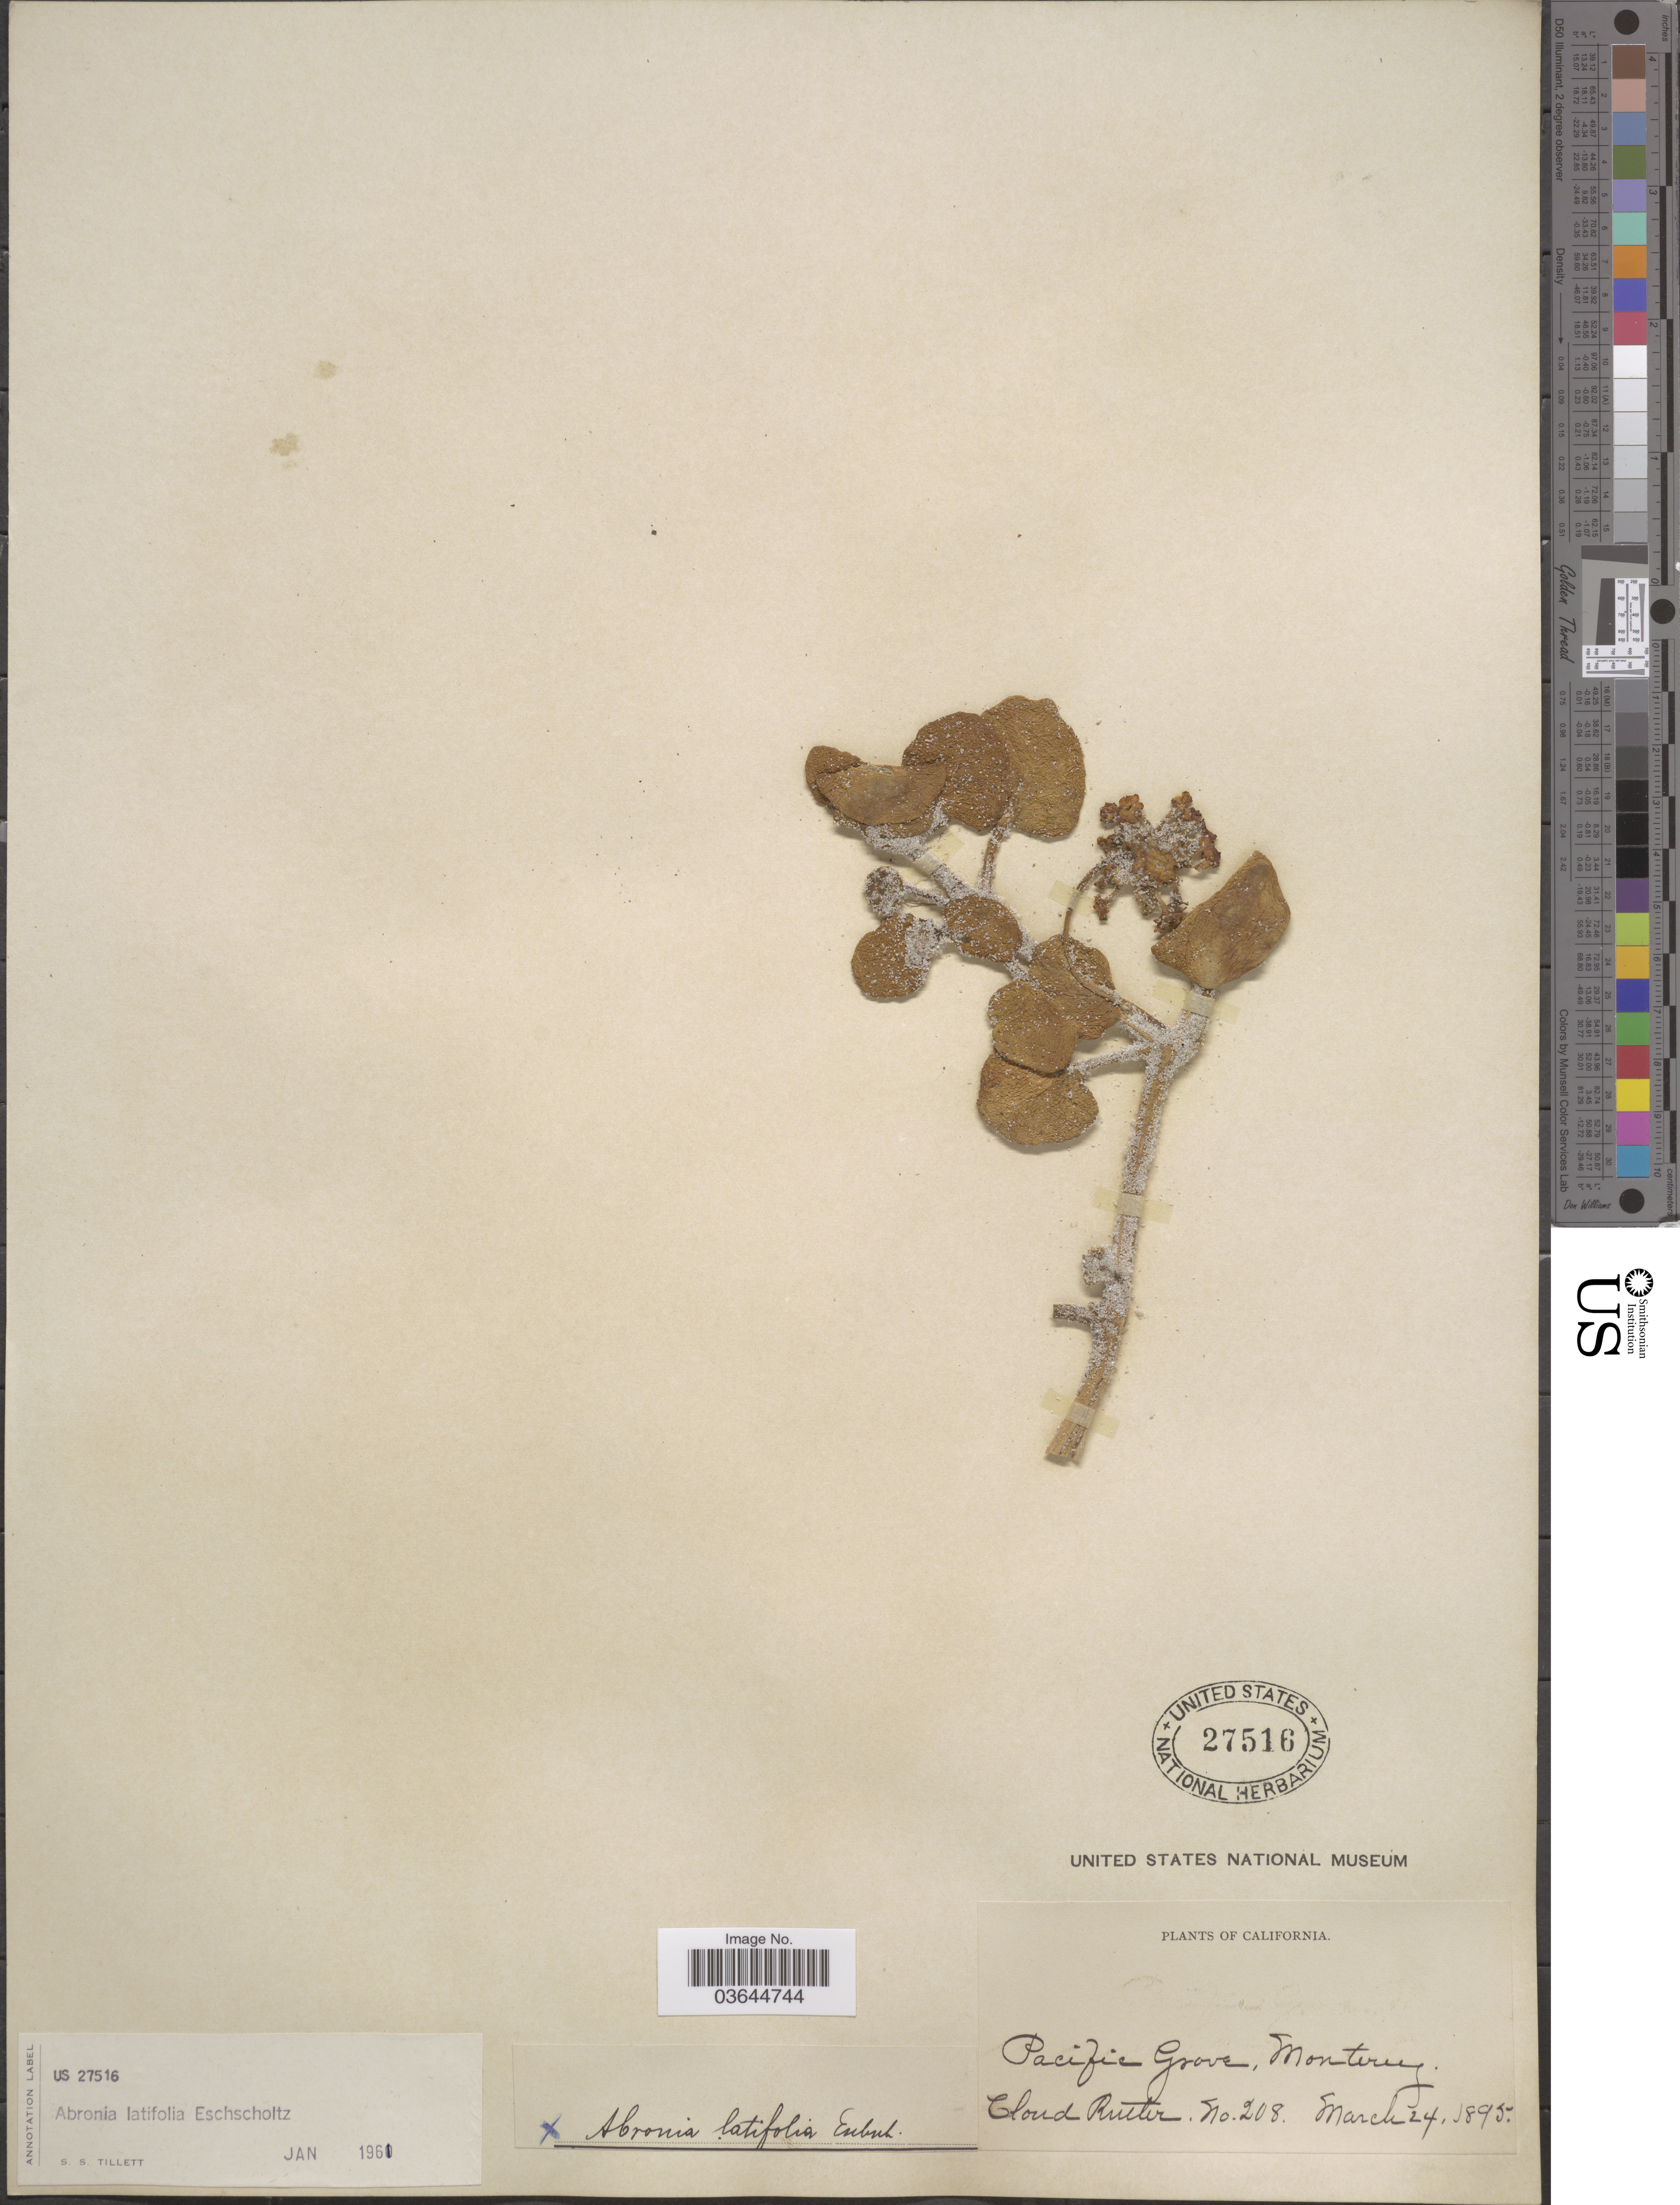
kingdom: Plantae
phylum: Tracheophyta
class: Magnoliopsida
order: Caryophyllales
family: Nyctaginaceae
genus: Abronia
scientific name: Abronia latifolia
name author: Eschsch.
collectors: C. Rutter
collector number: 208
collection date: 1895-03-24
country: United States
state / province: California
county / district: Monterey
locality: Pacific Grove, Monterey.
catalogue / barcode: US 27516